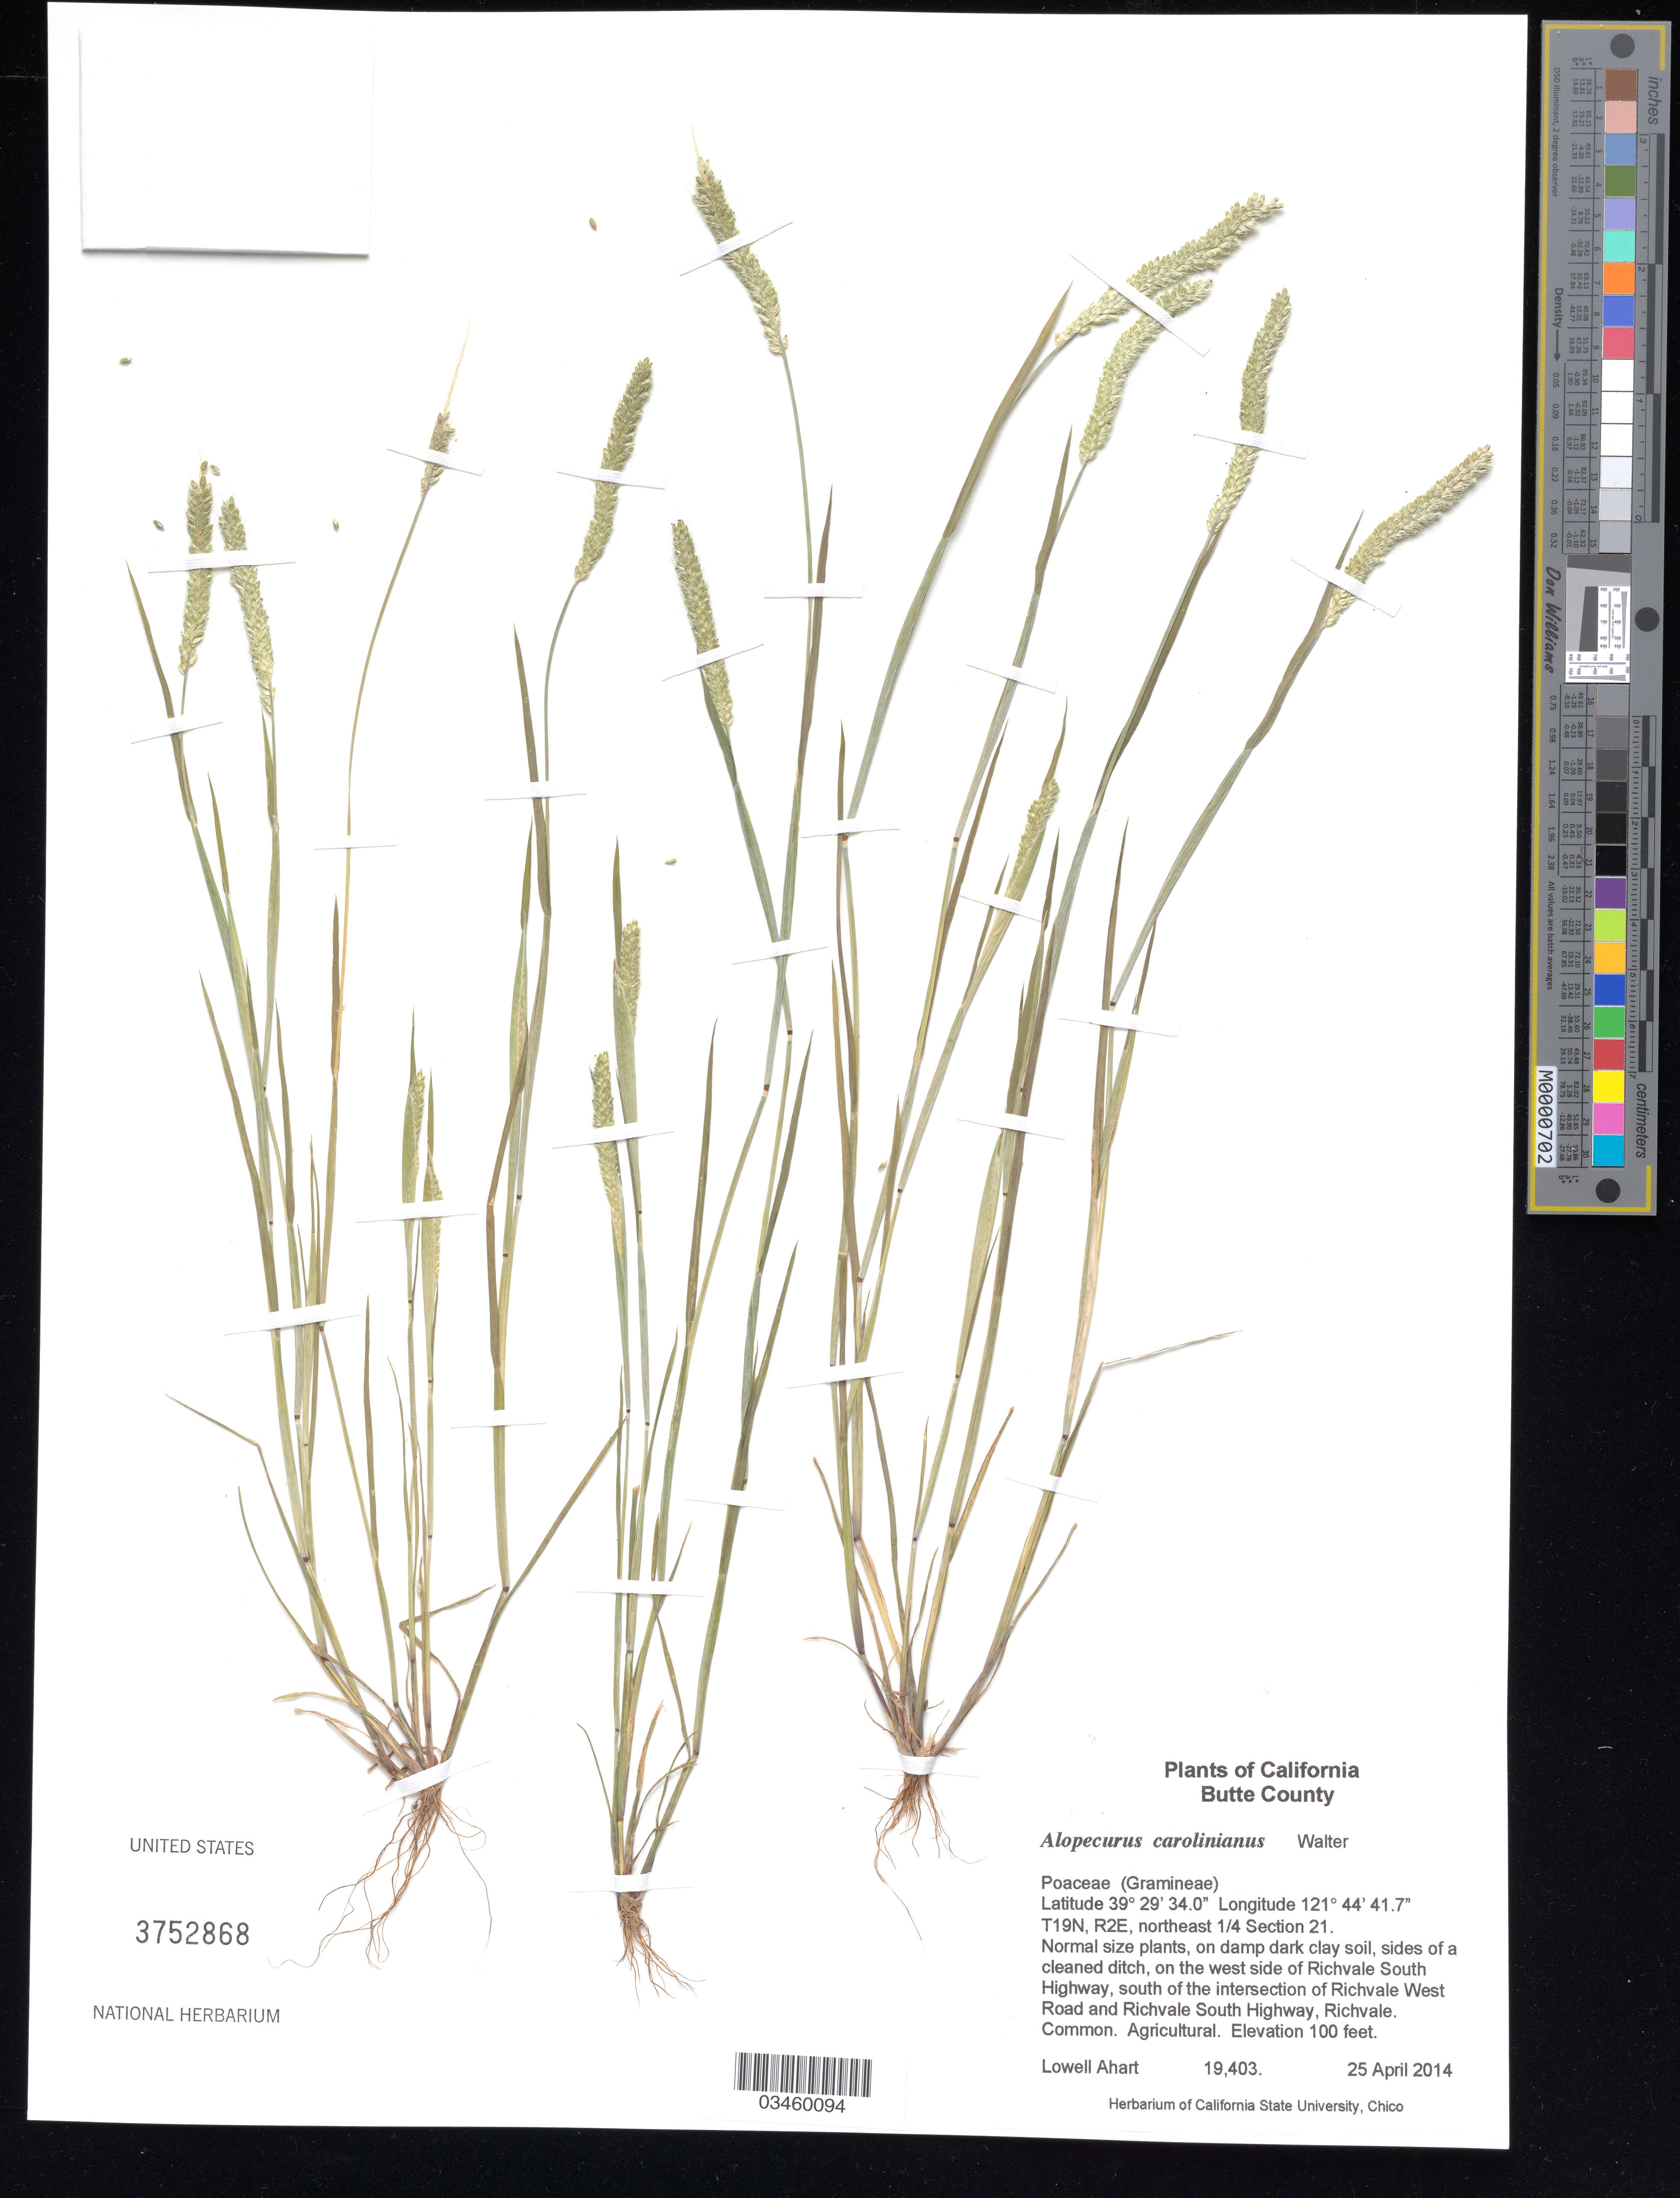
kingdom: Plantae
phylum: Tracheophyta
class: Liliopsida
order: Poales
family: Poaceae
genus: Alopecurus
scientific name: Alopecurus carolinianus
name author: Walter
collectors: L. Ahart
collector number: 19403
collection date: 2014-04-25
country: United States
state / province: California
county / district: Butte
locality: Sides of a cleaned ditch, on the west side of Richvale South Highway, south of the intersection of Richvale West Road and Richvale South Highway, Richvale.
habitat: Damp dark clay soil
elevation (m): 30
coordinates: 39 29 34.0 N, 121 44 41.7 W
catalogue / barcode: US 3752868